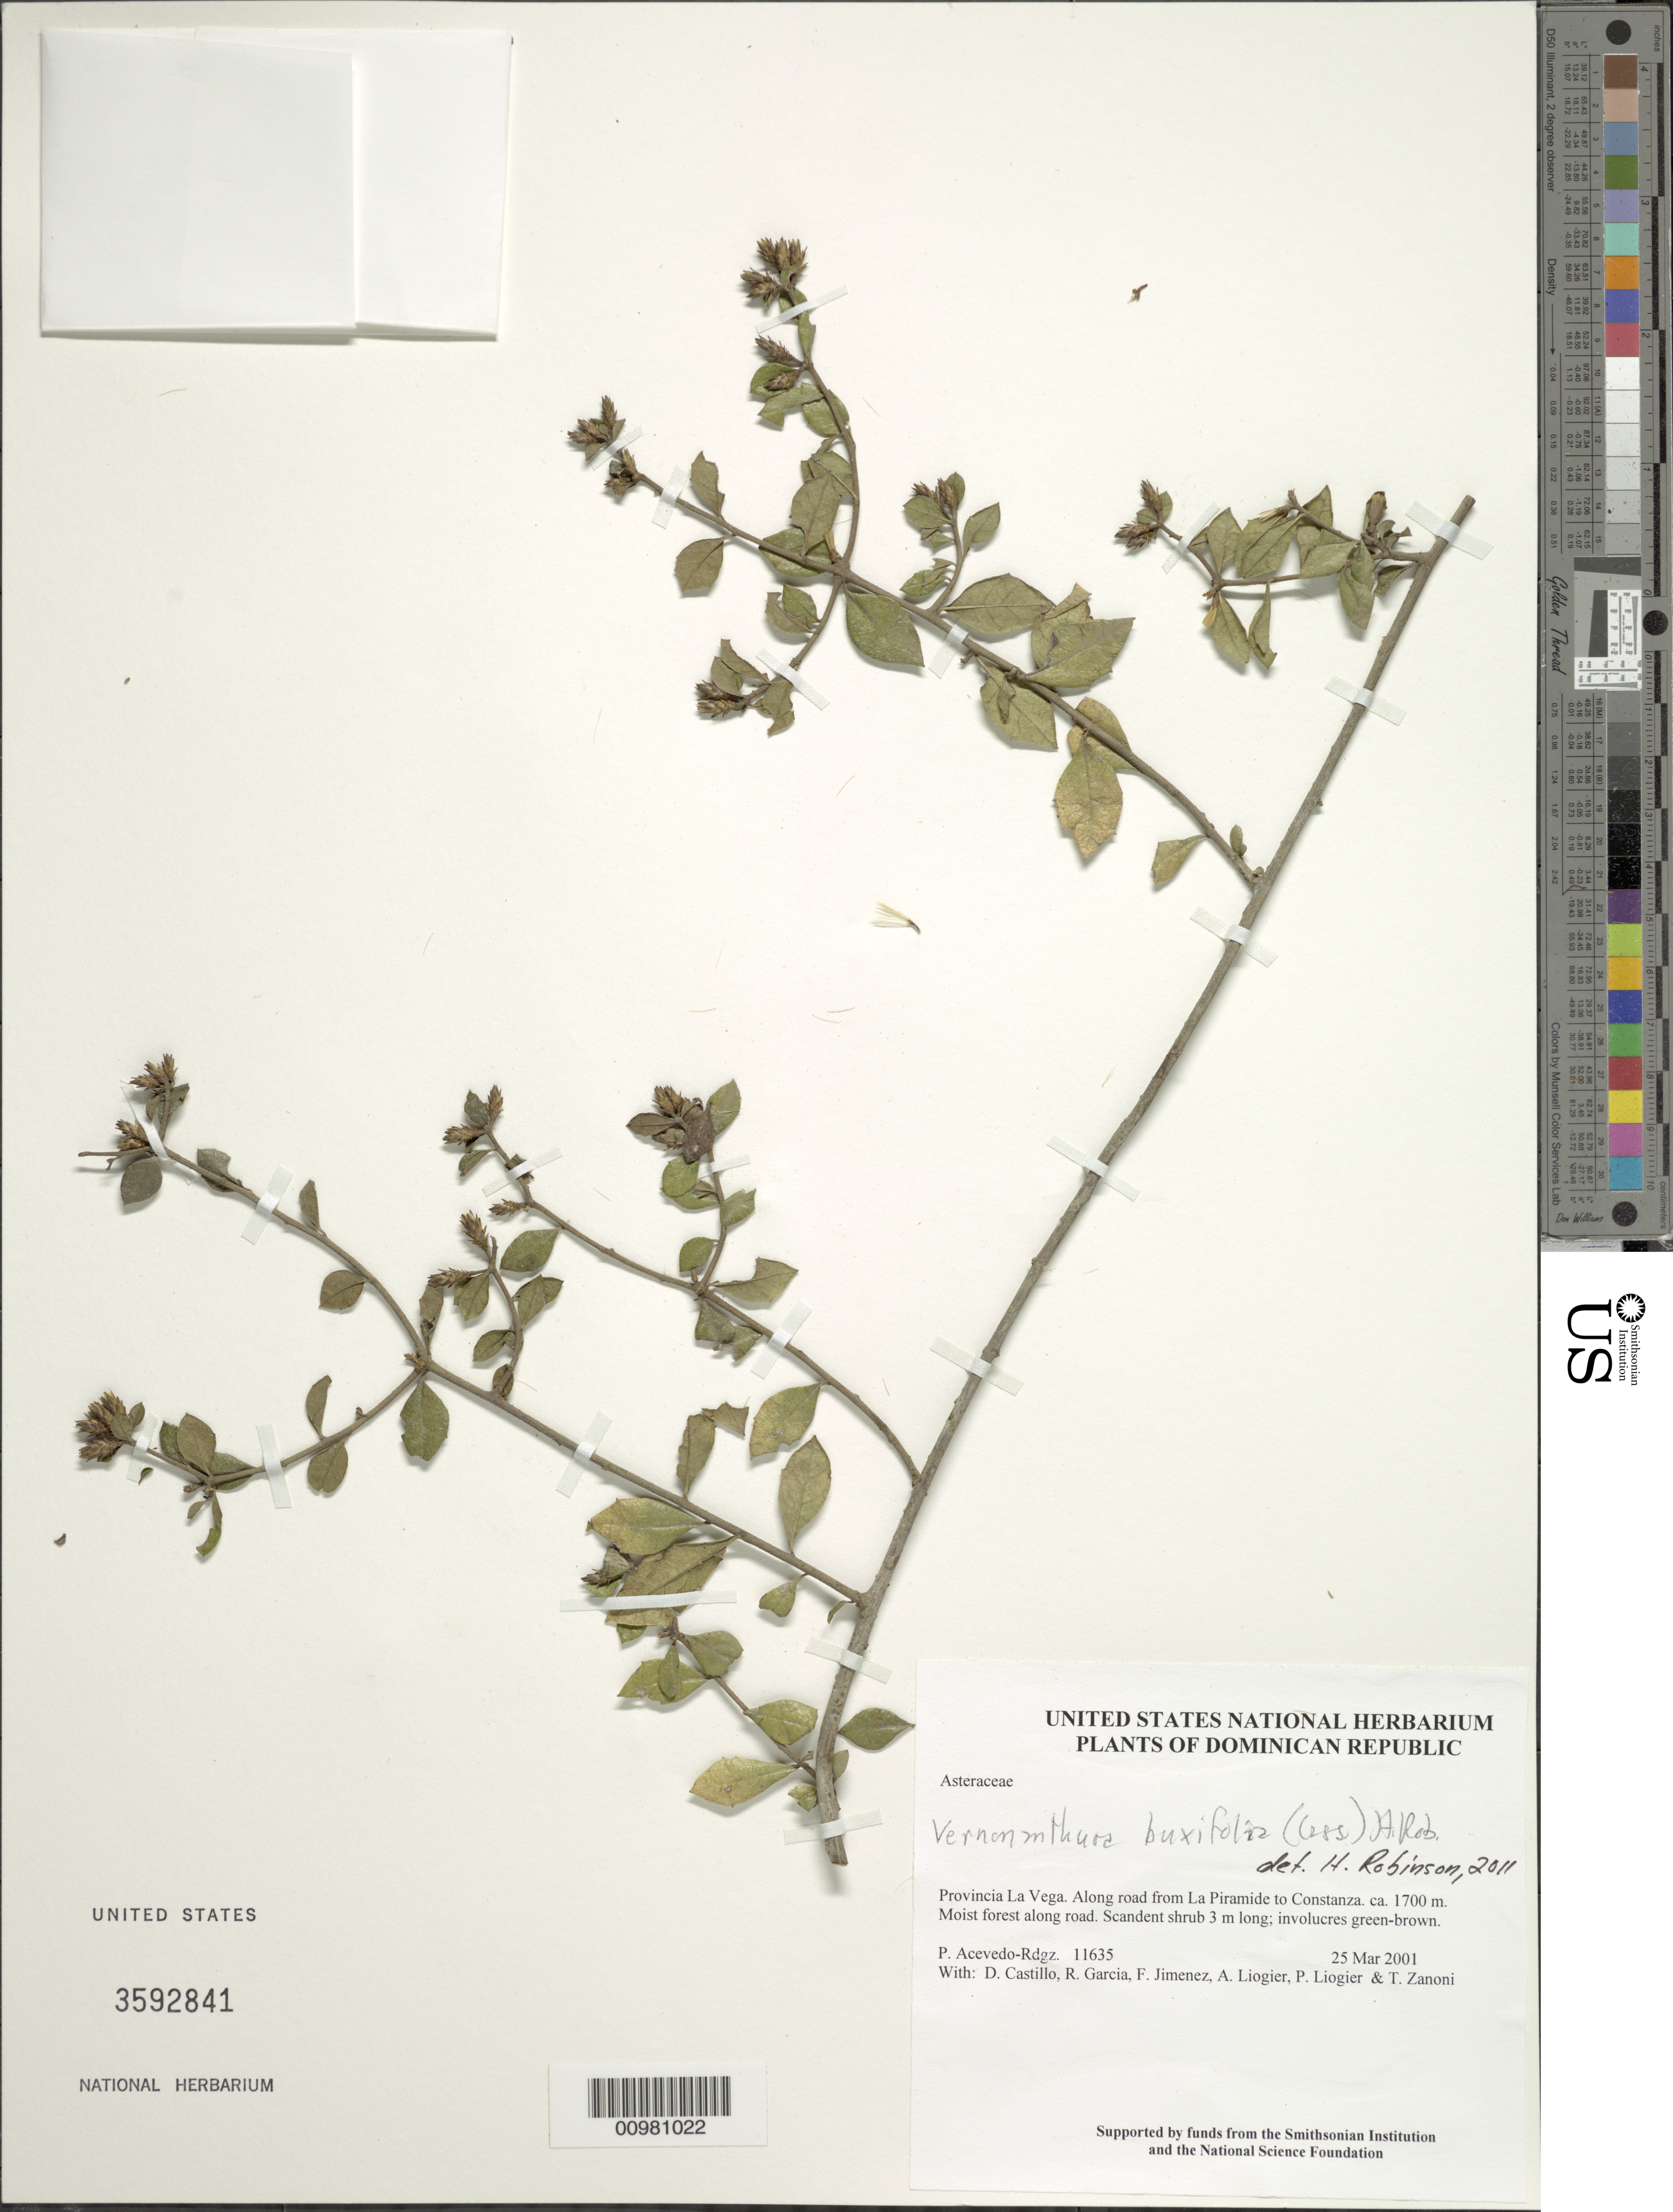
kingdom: Plantae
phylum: Tracheophyta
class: Magnoliopsida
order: Asterales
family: Asteraceae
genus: Vernonanthura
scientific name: Vernonanthura buxifolia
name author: (Less.) H. Rob.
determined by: Robinson, Harold E., (US)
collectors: P. Acevedo-Rodr., D. Castillo, R. G. García, F. Jimenez, A. H. Liogier, M. P. Liogier & T. A. Zanoni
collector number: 11635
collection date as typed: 25 Mar 2001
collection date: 2001-03-25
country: Dominican Republic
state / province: La Vega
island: Hispaniola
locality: Provincia La Vega. Along road from La Piramide to Constanza.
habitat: Moist forest along road.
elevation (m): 1700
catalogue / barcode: US 3592841